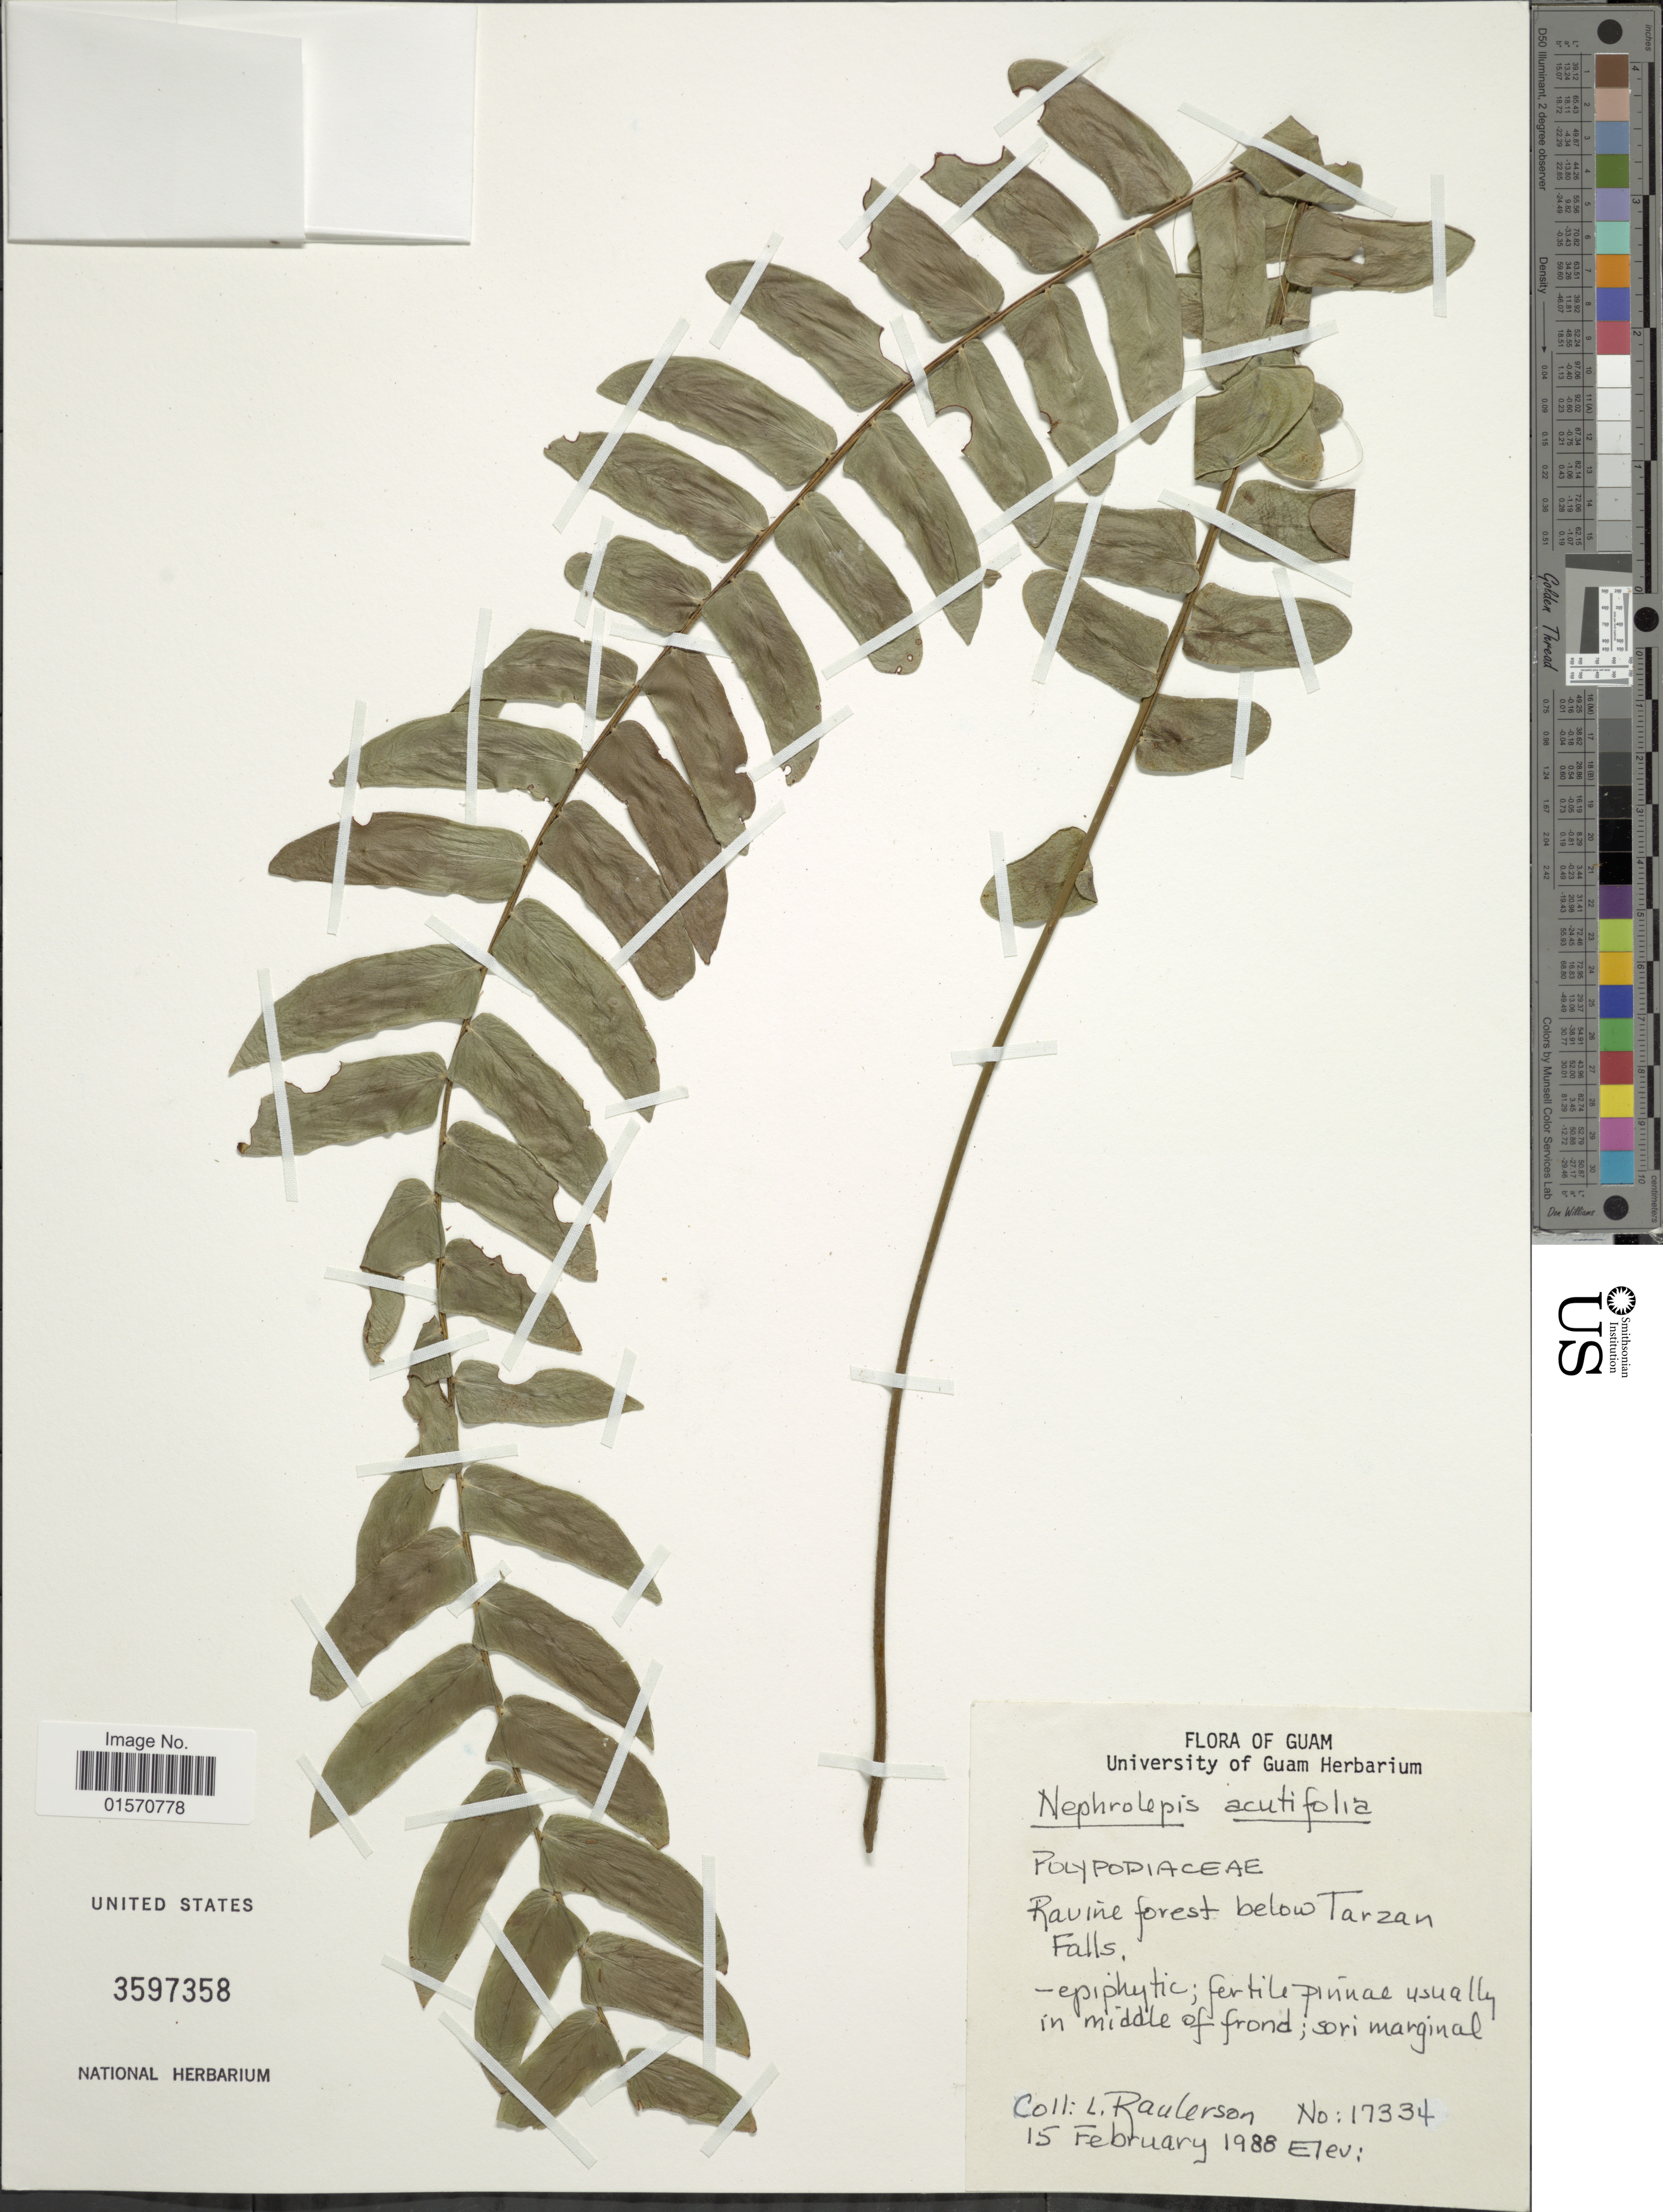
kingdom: Plantae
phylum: Tracheophyta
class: Polypodiopsida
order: Polypodiales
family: Nephrolepidaceae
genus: Nephrolepis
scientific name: Nephrolepis acutifolia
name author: (Desv.) Chr.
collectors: L. Raulerson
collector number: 17334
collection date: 1988-02-15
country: Guam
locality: Ravine forest below Tarzan Falls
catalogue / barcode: US 3597358